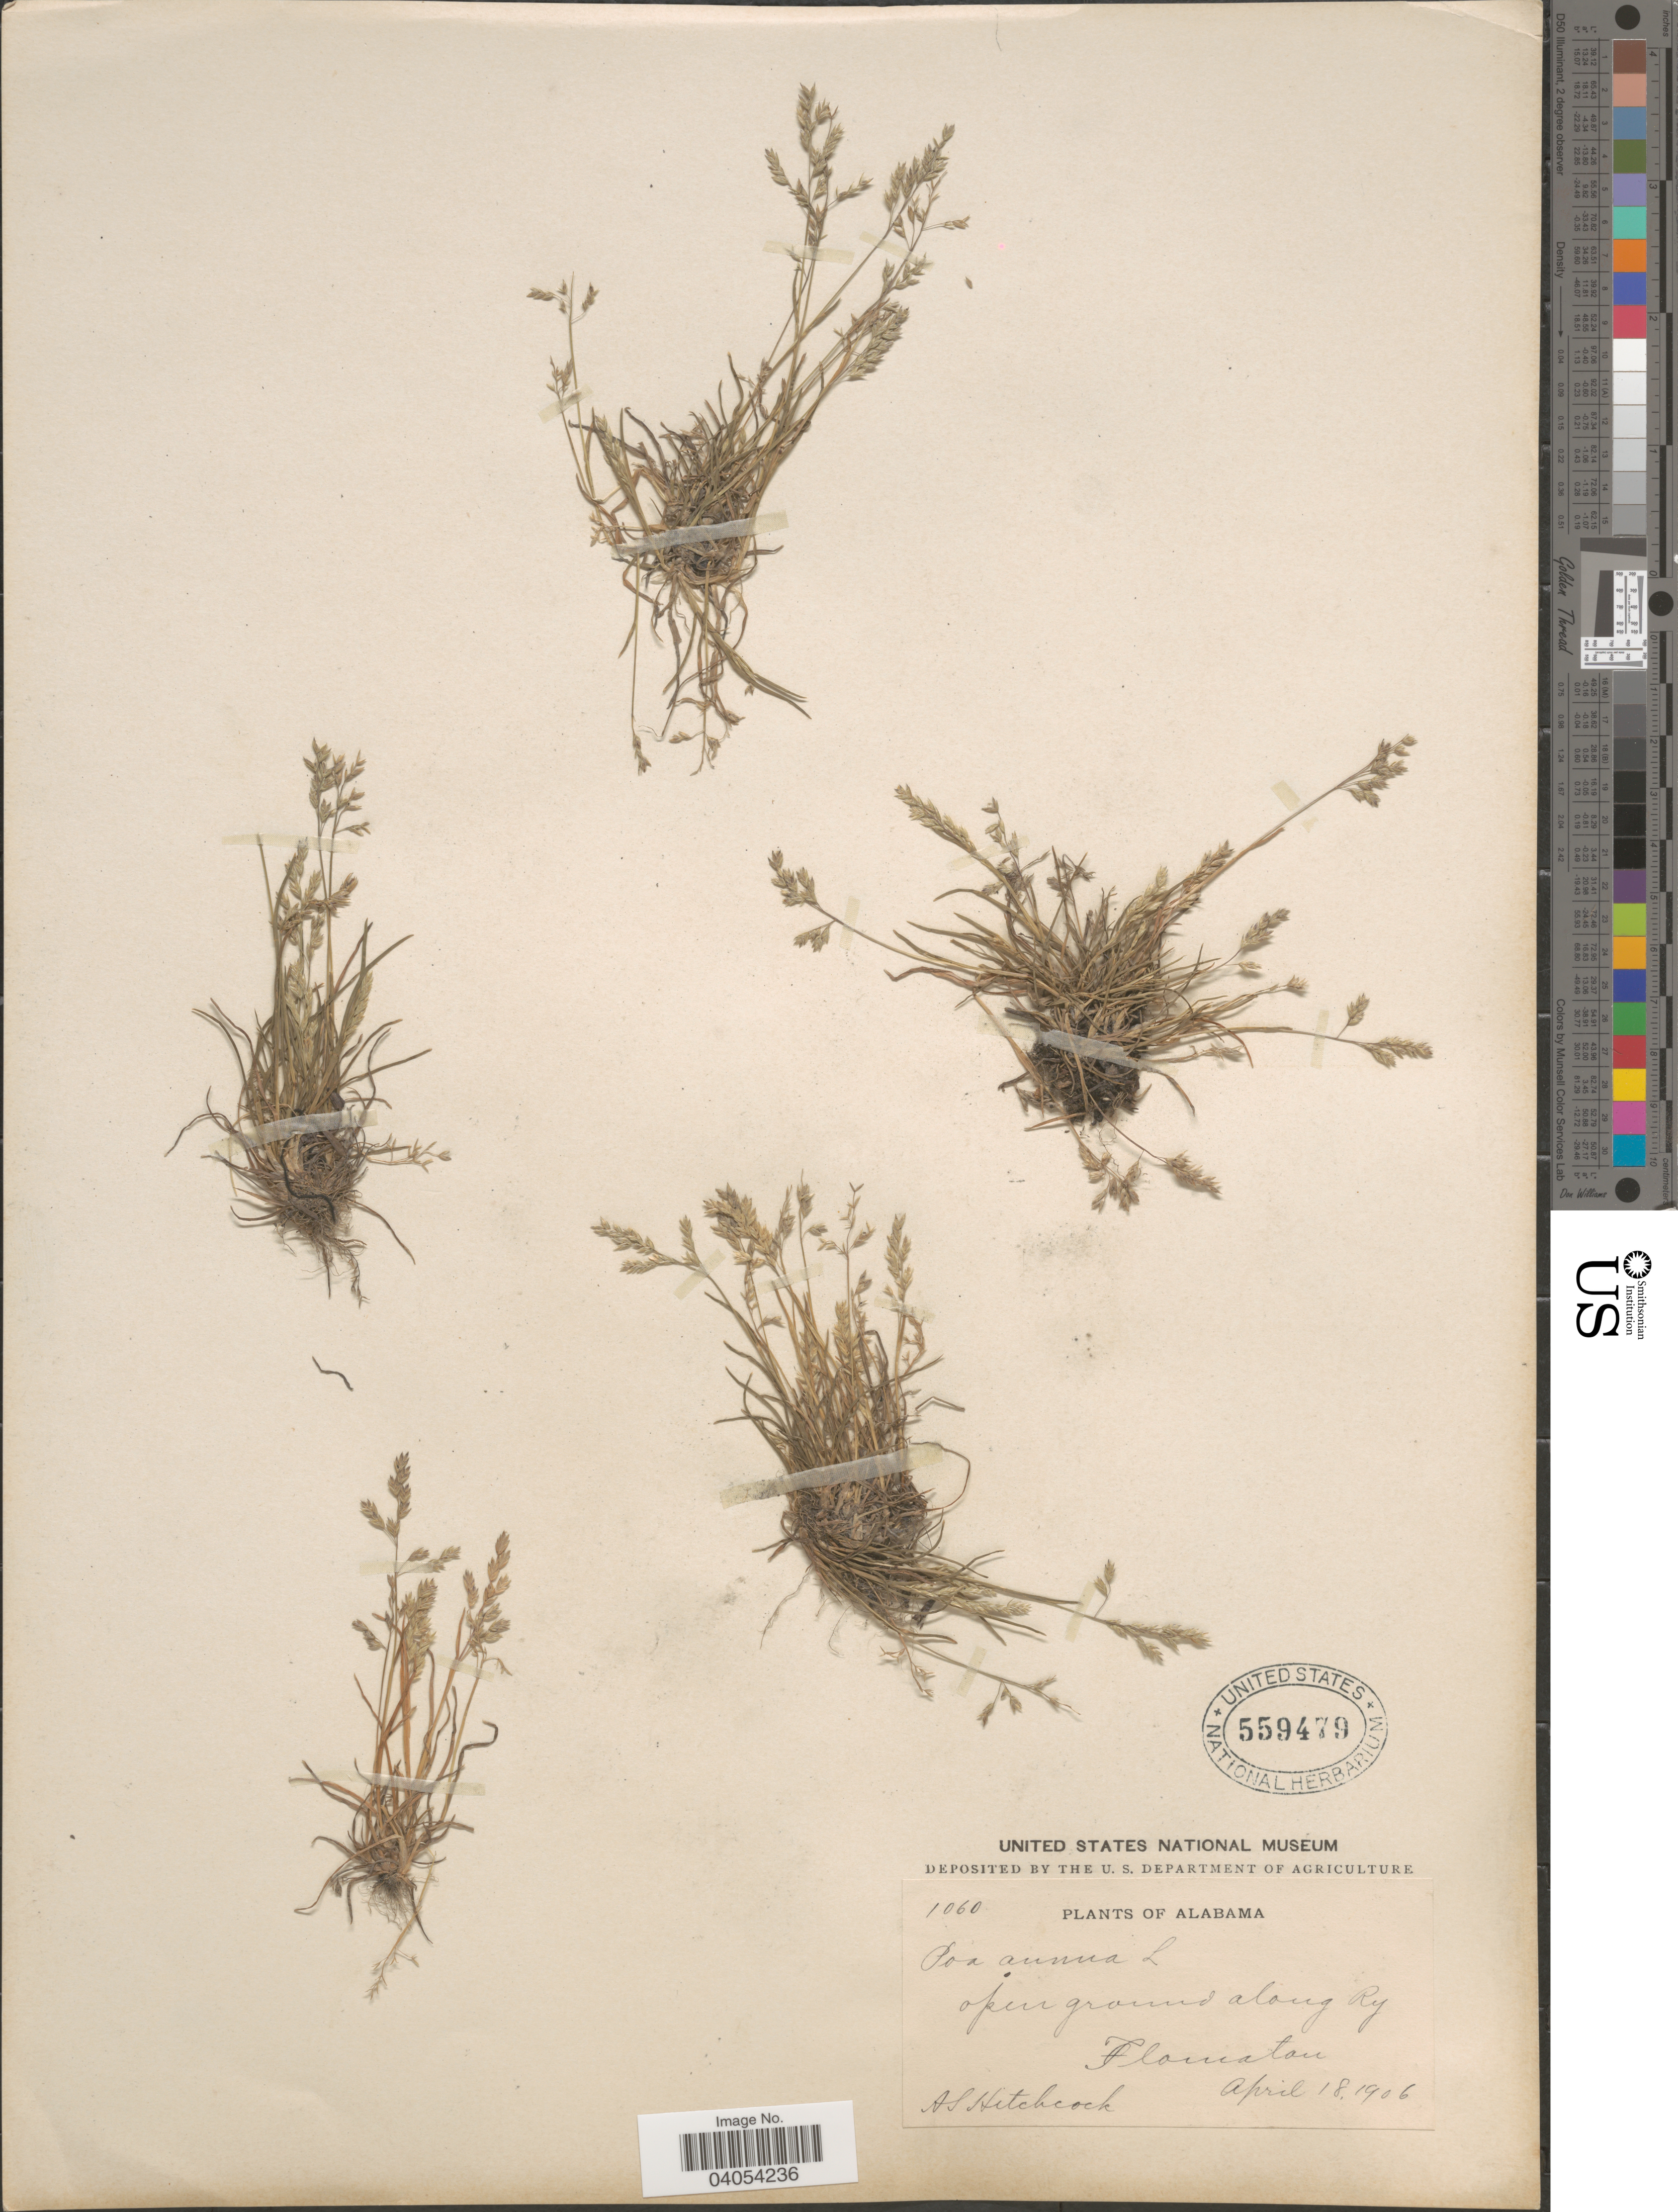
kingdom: Plantae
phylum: Tracheophyta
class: Liliopsida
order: Poales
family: Poaceae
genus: Poa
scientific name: Poa annua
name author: L.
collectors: A. S. Hitchcock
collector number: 1060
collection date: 1906-04-18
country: United States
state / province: Alabama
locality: Along Ry. Flomaton.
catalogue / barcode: US 559479